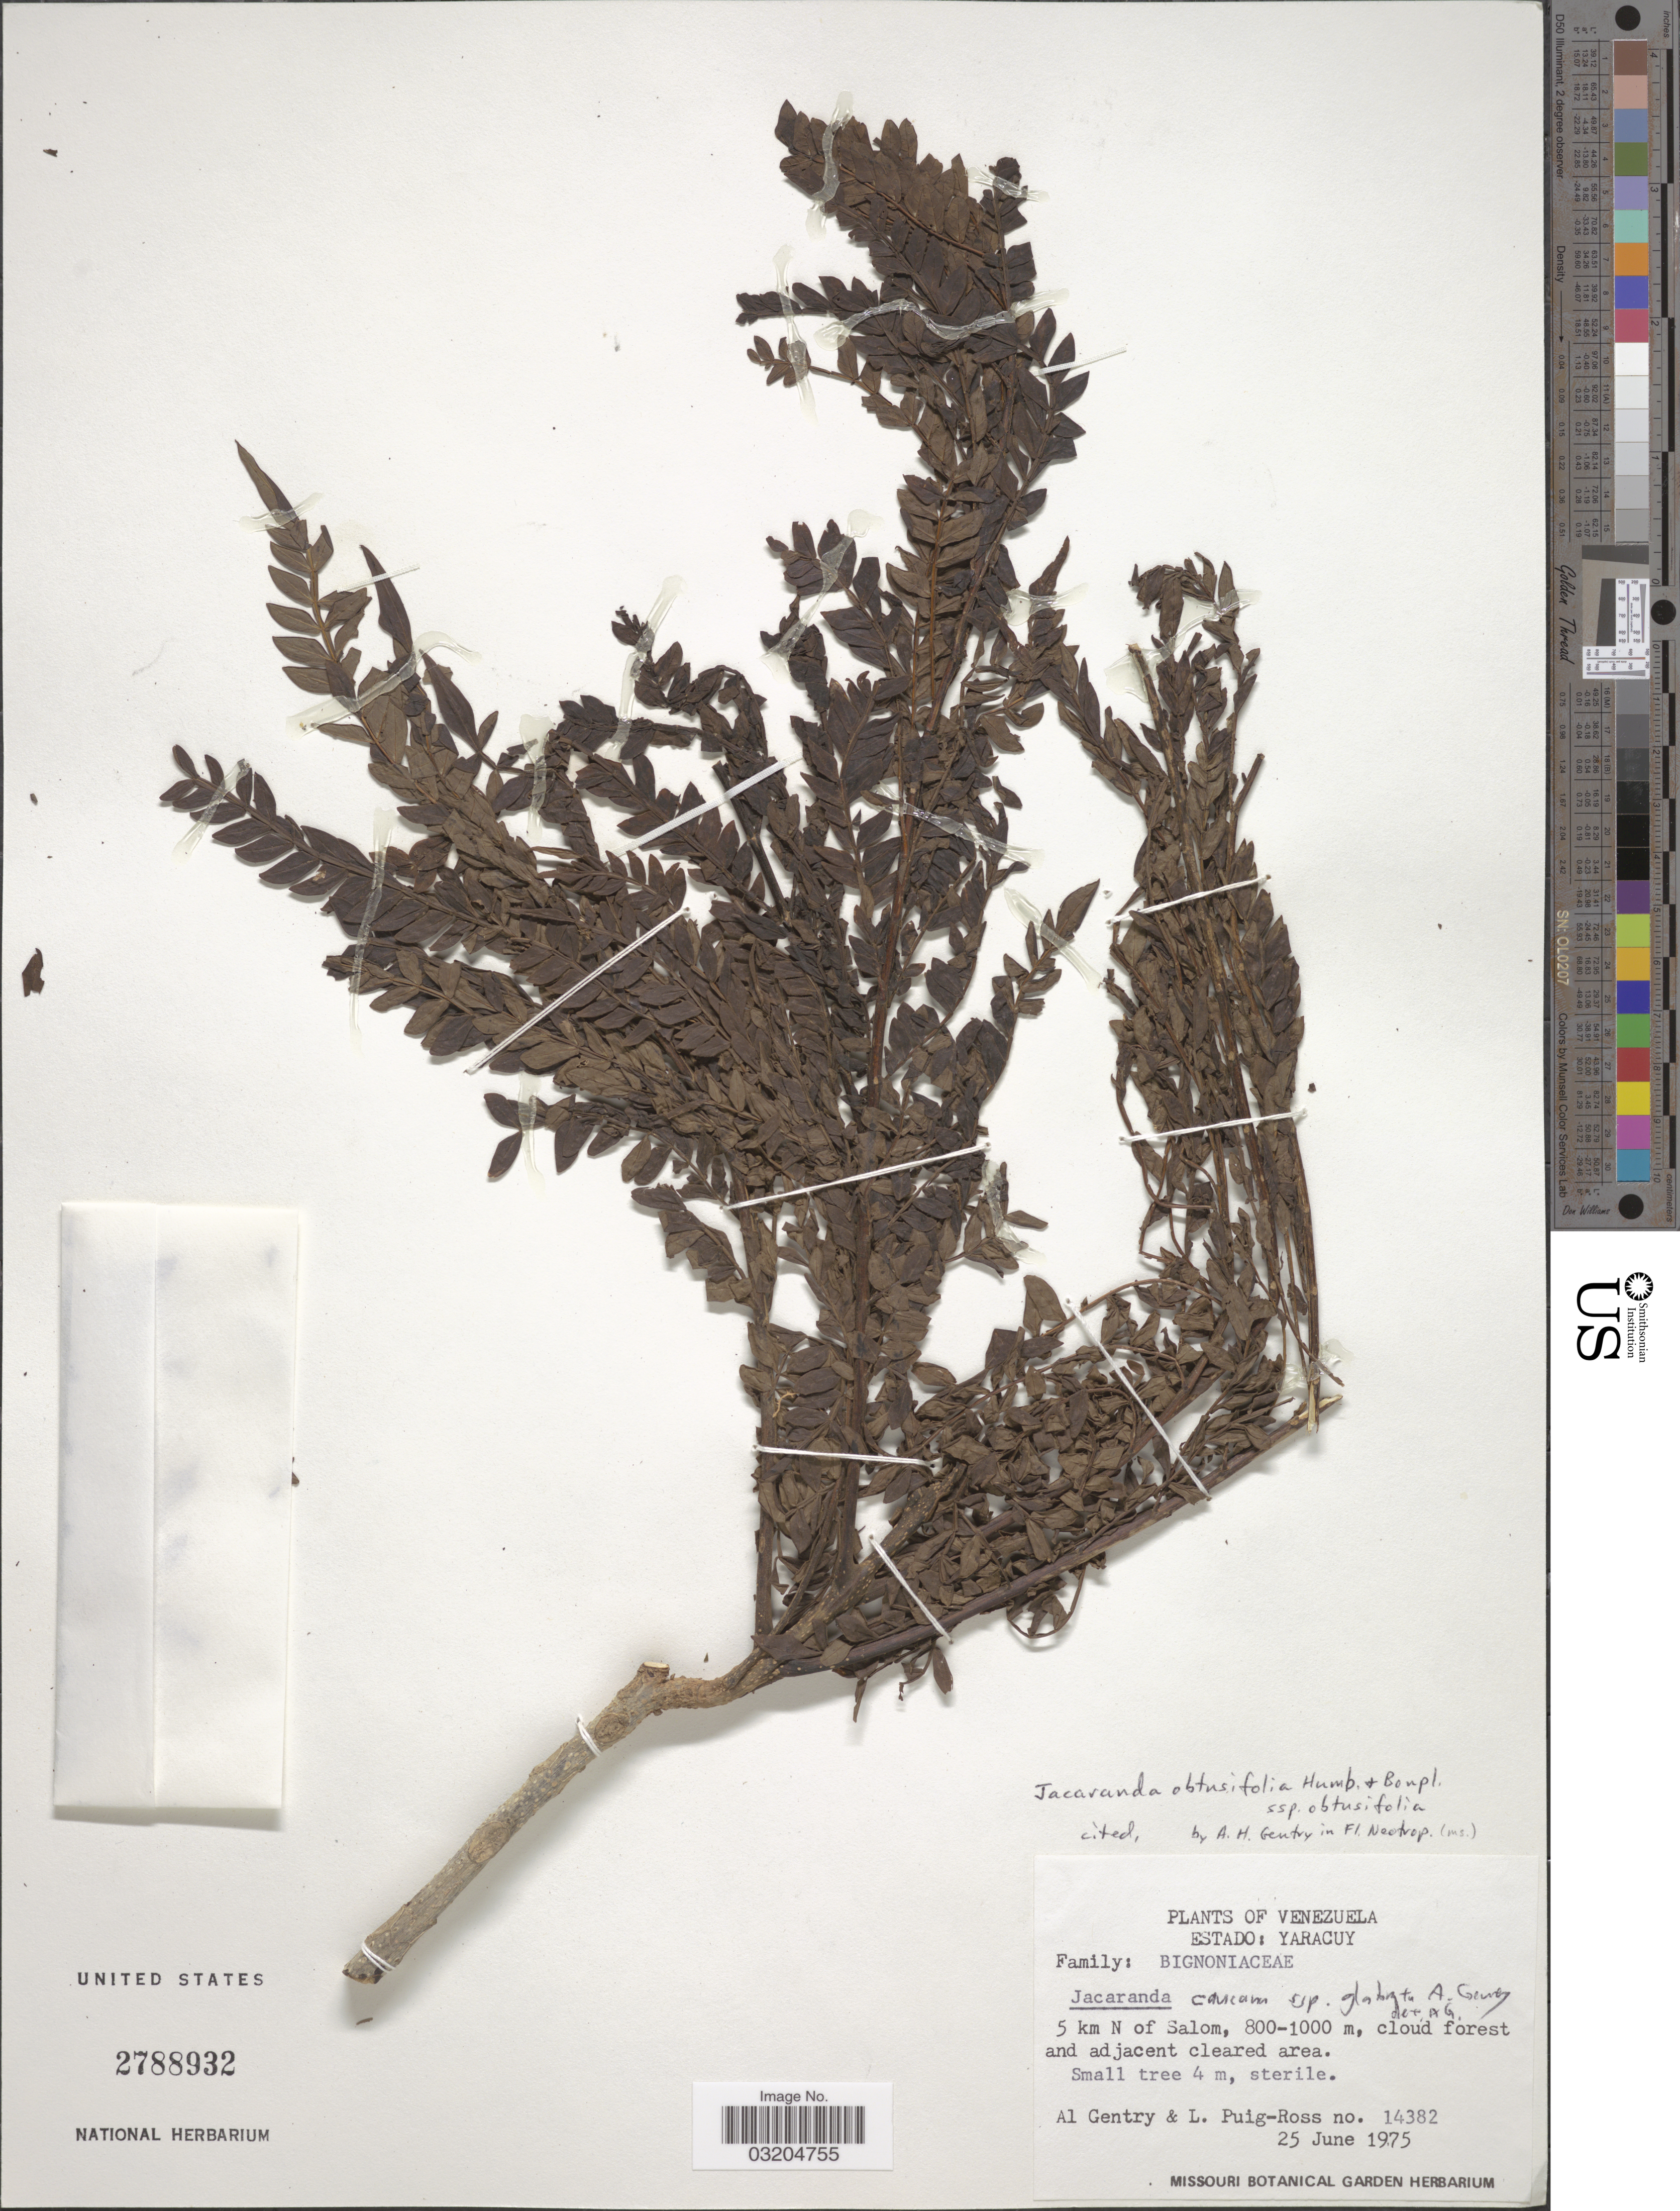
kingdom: Plantae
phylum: Tracheophyta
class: Magnoliopsida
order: Lamiales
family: Bignoniaceae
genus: Jacaranda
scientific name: Jacaranda obtusifolia subsp. obtusifolia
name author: Bonpl.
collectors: A. H. Gentry & L. Puig-Ross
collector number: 14382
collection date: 1975-06-25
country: Venezuela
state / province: Yaracuy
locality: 5 km N of Salom.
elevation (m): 800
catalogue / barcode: US 2788932